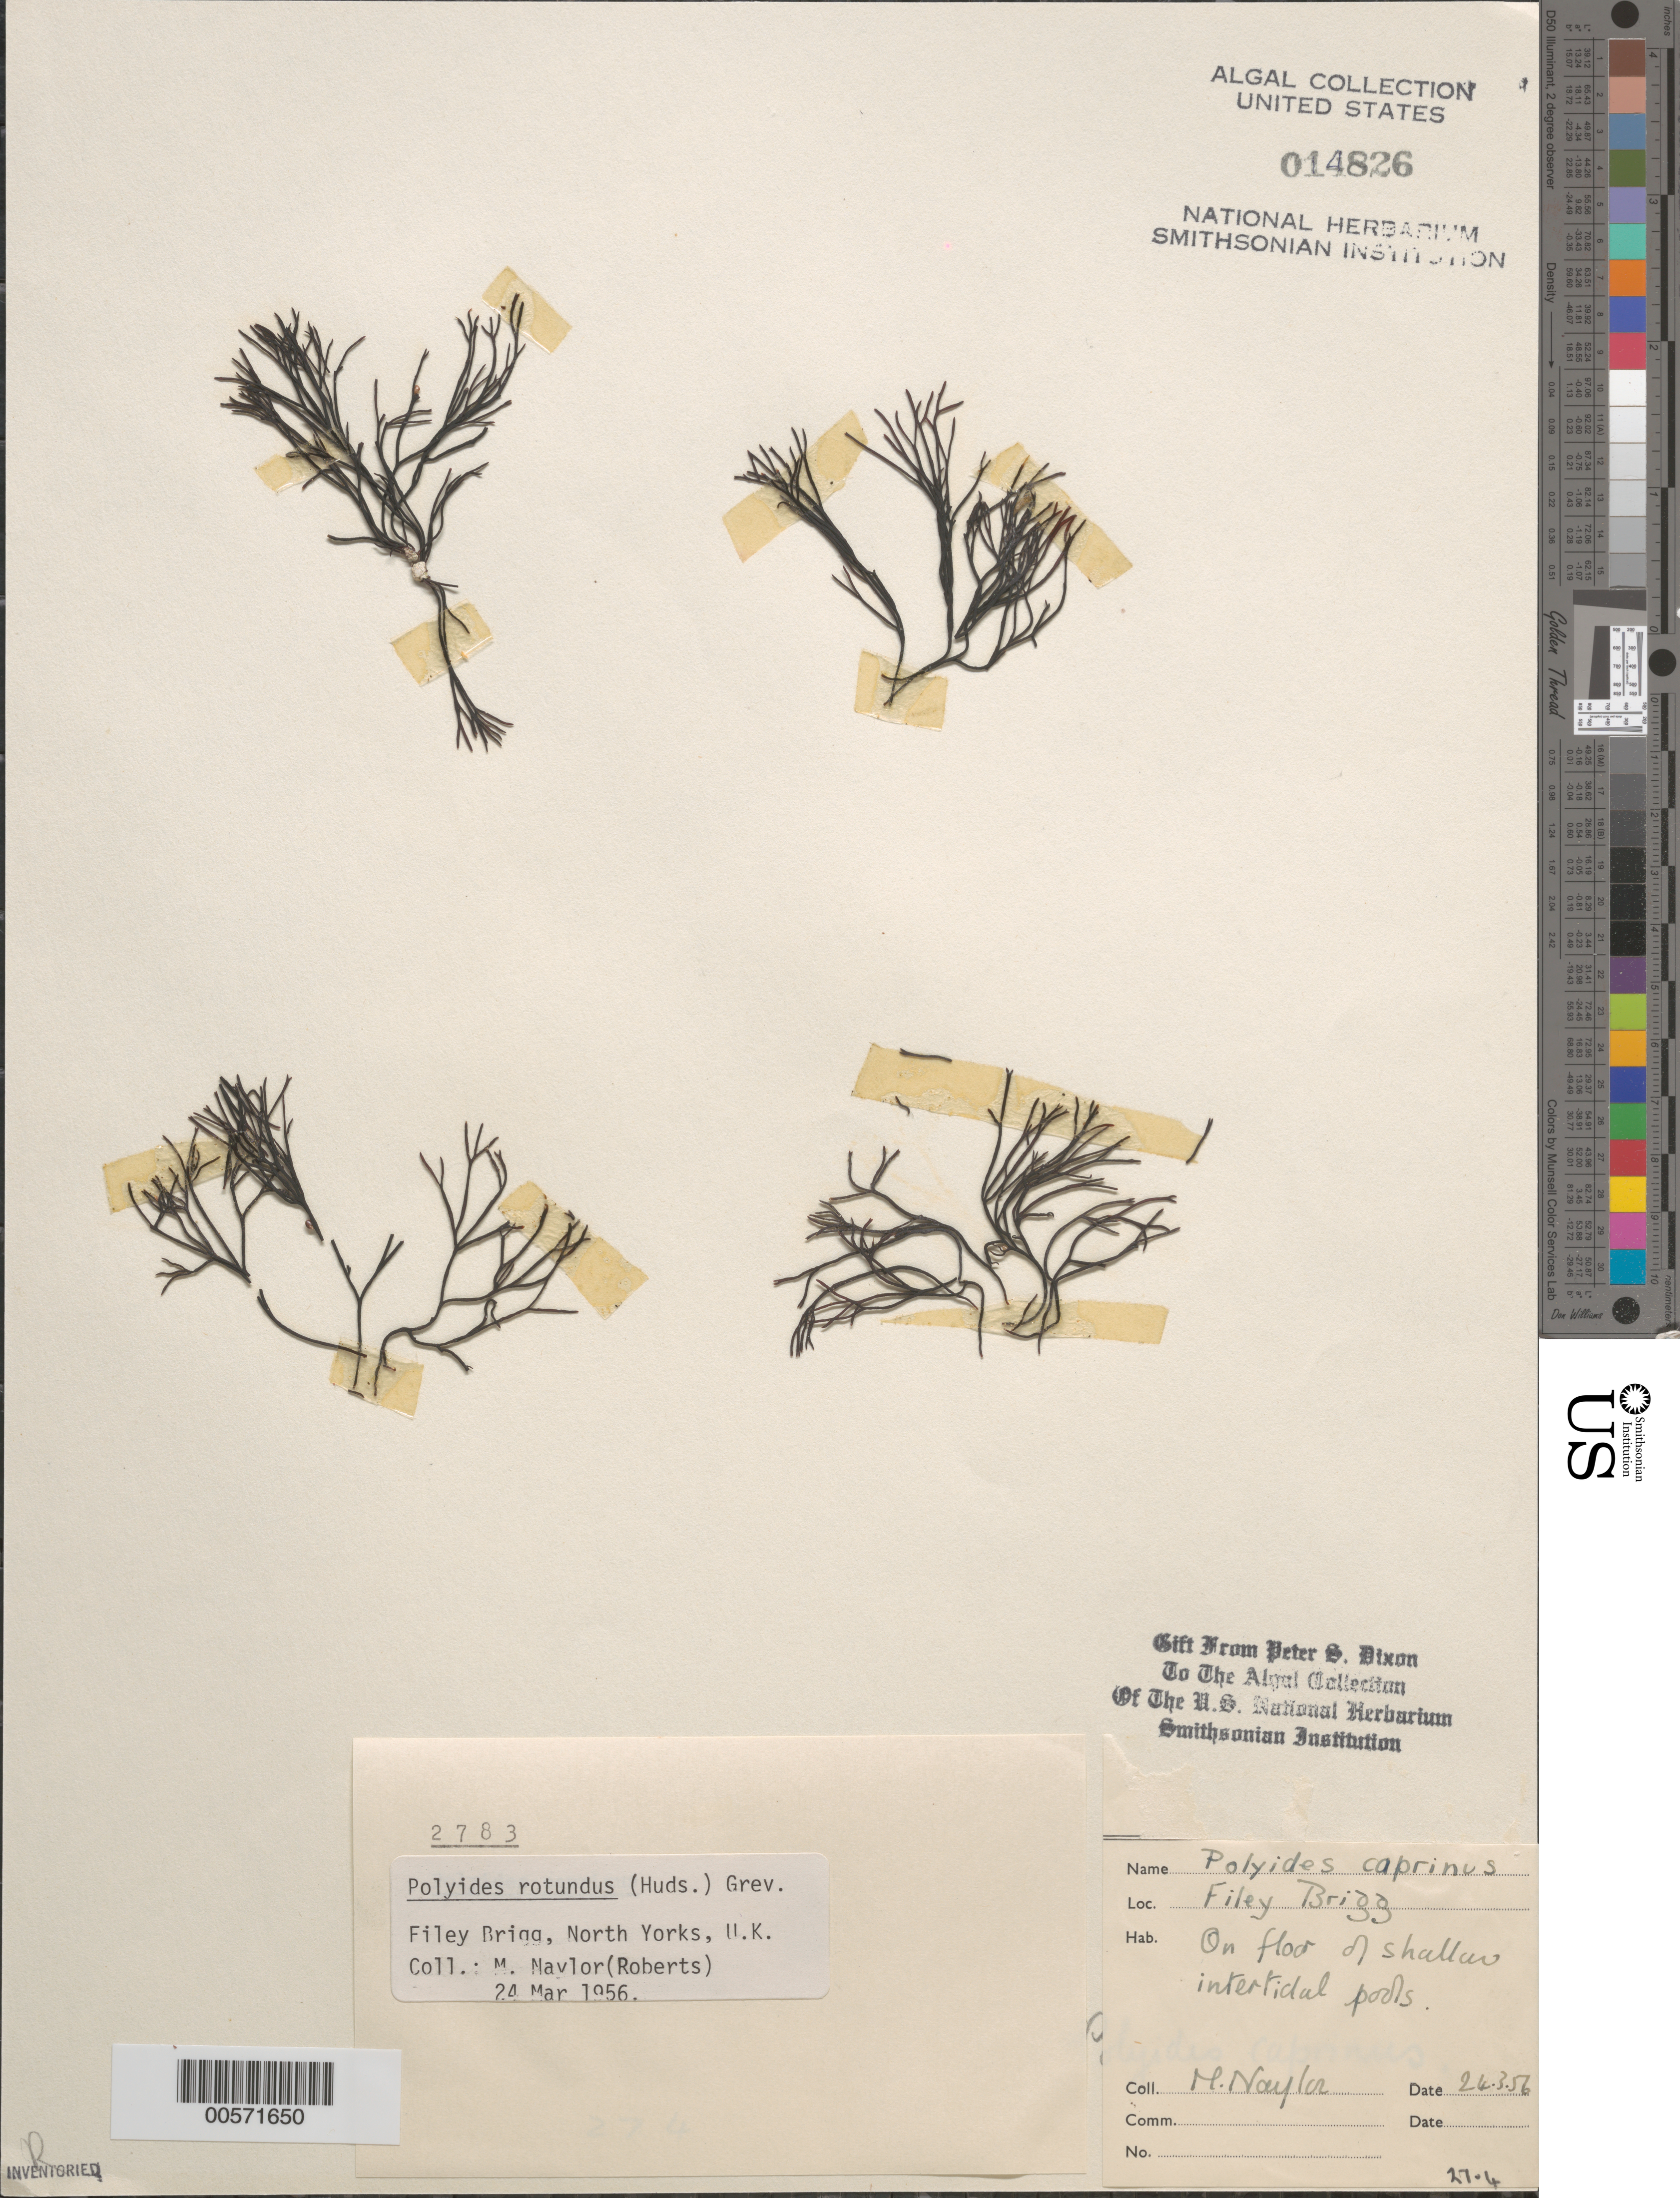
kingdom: Plantae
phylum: Rhodophyta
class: Florideophyceae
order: Gigartinales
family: Polyidaceae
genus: Polyides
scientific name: Polyides rotunda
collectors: M. Roberts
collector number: PSD 2783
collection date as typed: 24 Mar 1956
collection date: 1956-03-24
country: United Kingdom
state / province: England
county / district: North Yorkshire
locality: Filey Brigg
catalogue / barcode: US 14826